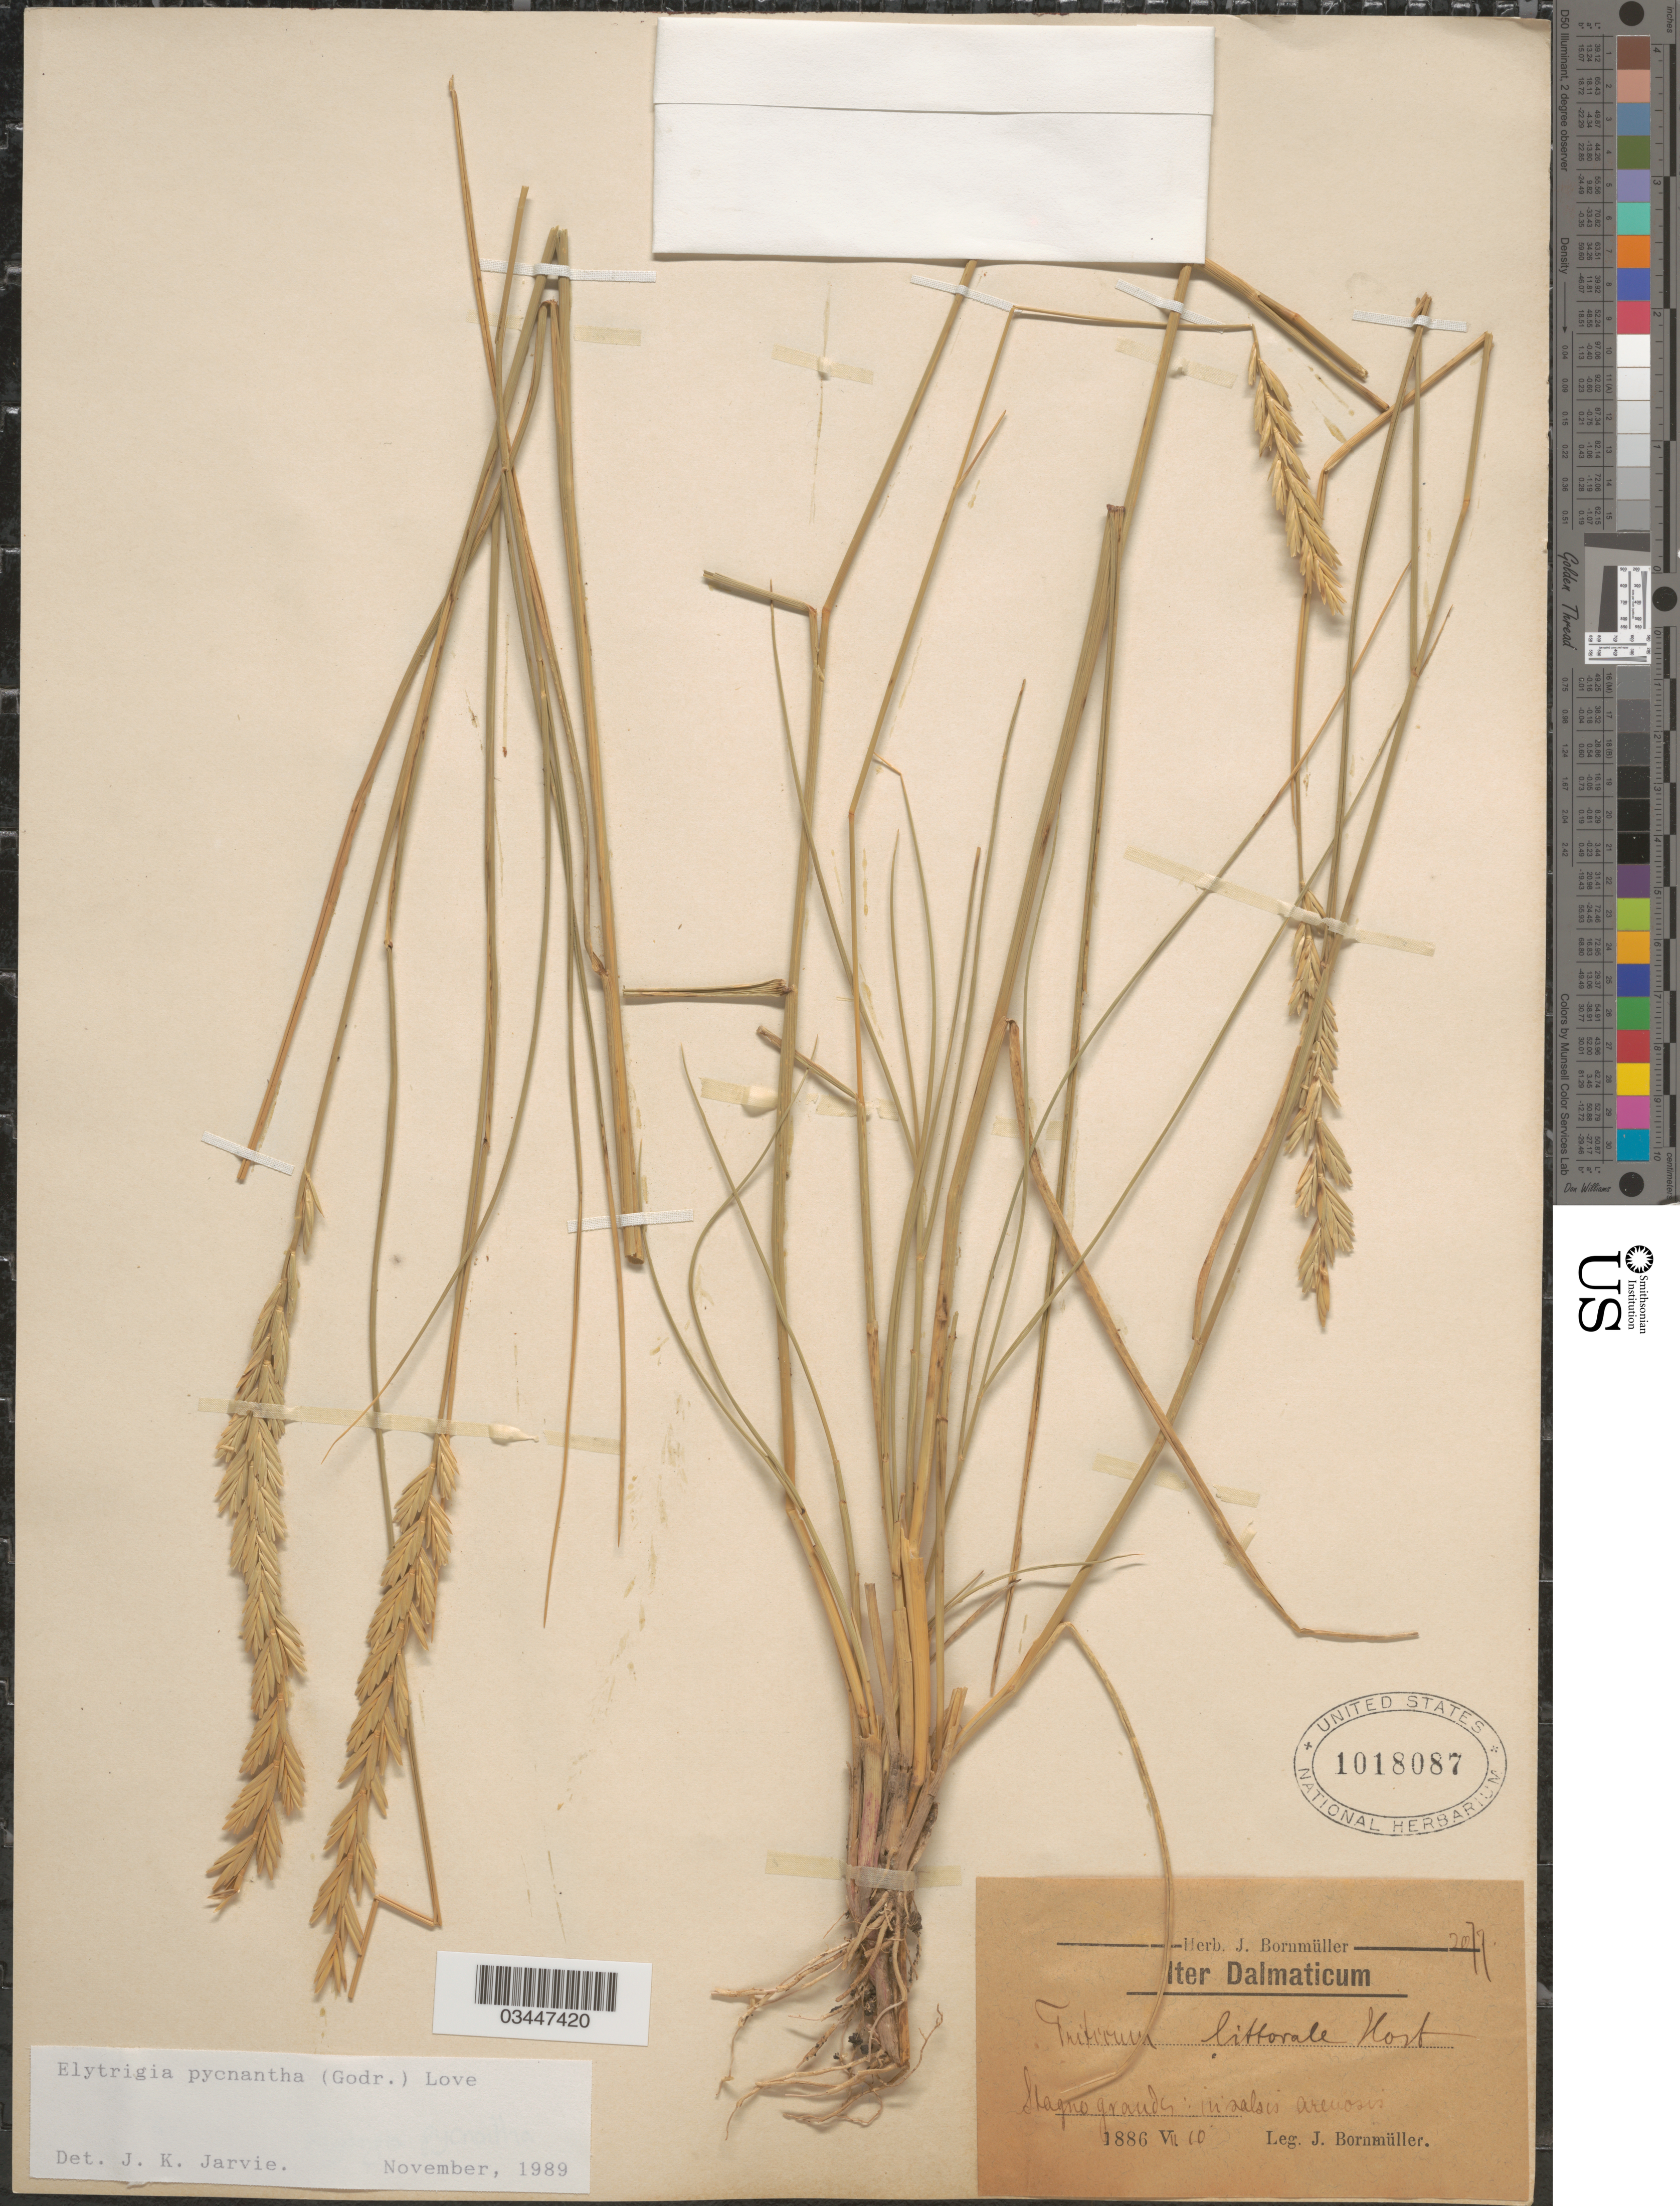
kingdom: Plantae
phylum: Tracheophyta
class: Liliopsida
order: Poales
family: Poaceae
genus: Thinopyrum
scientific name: Thinopyrum pycnanthum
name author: (Godr.) Barkworth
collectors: J. Bornmüller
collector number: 2077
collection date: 1886-07-10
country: Croatia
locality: Iter Dalmaticum. Stagno grandes: in salsis arenosis.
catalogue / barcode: US 1018087